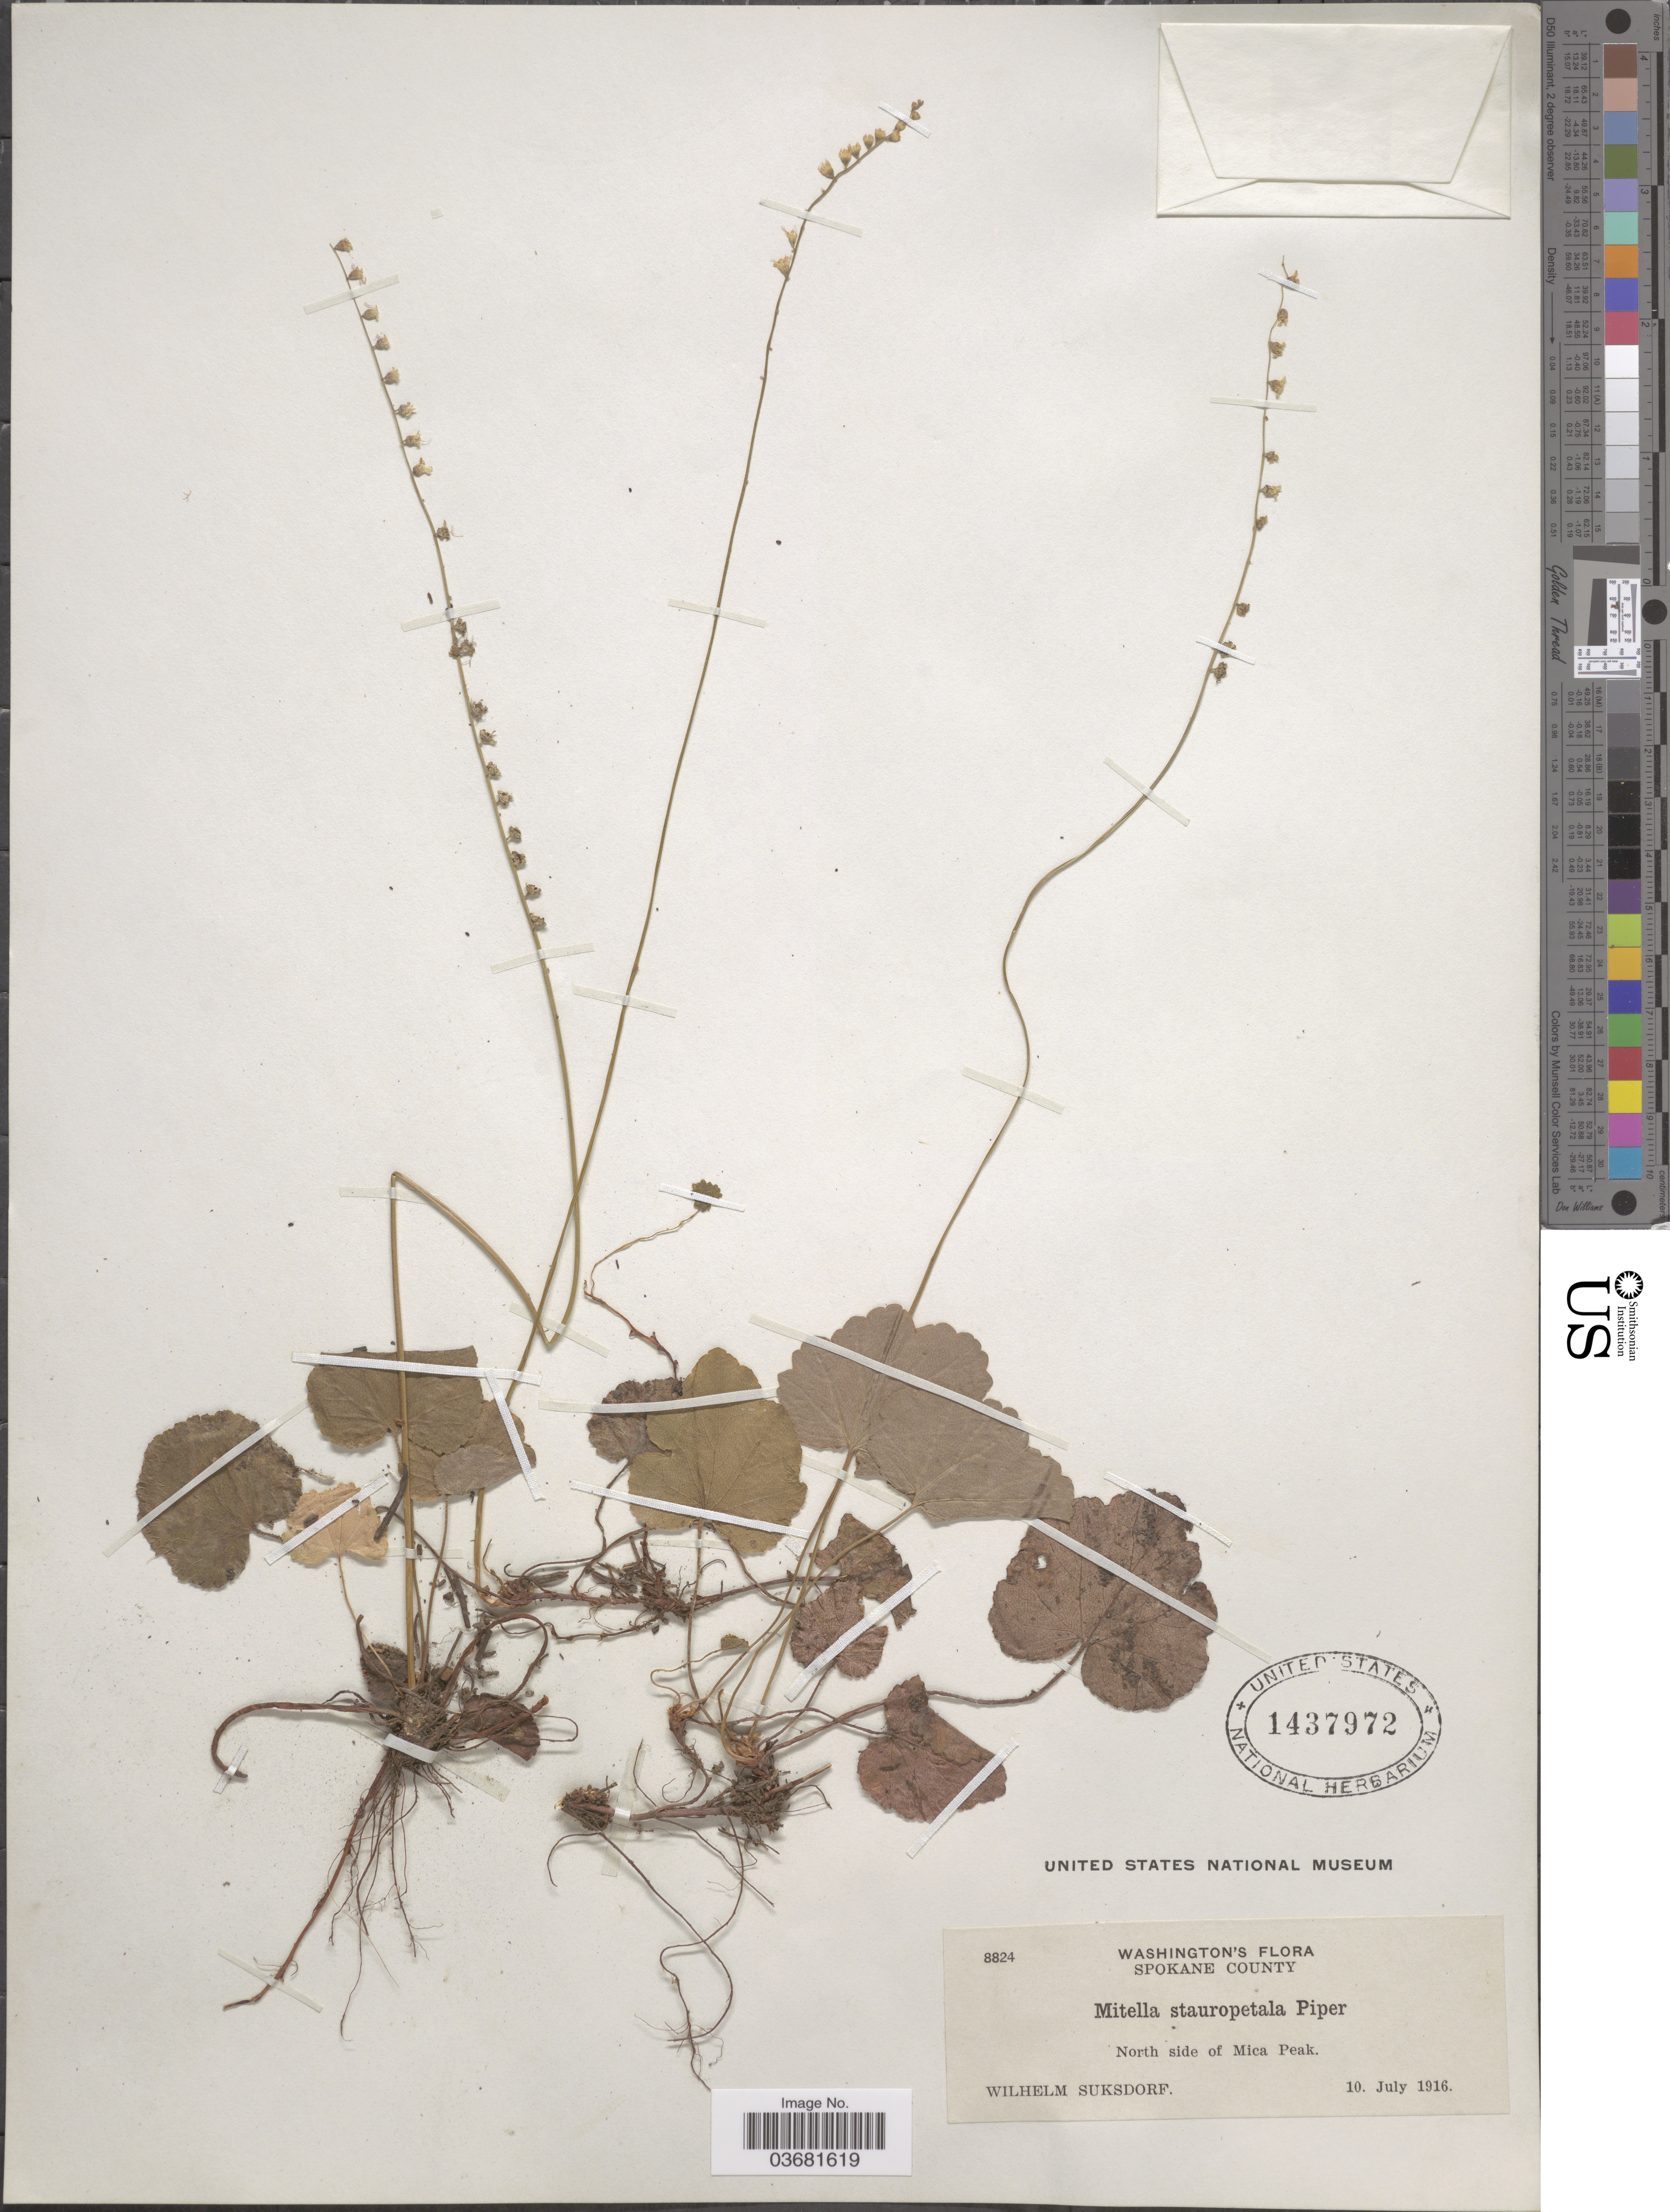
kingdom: Plantae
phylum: Tracheophyta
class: Magnoliopsida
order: Saxifragales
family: Saxifragaceae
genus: Mitella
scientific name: Mitella stauropetala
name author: Piper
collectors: W. N. Suksdorf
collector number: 8824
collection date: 1916-07-10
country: United States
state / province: Washington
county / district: Spokane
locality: Spokane County. North side of Mica Peak.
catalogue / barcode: US 1437972